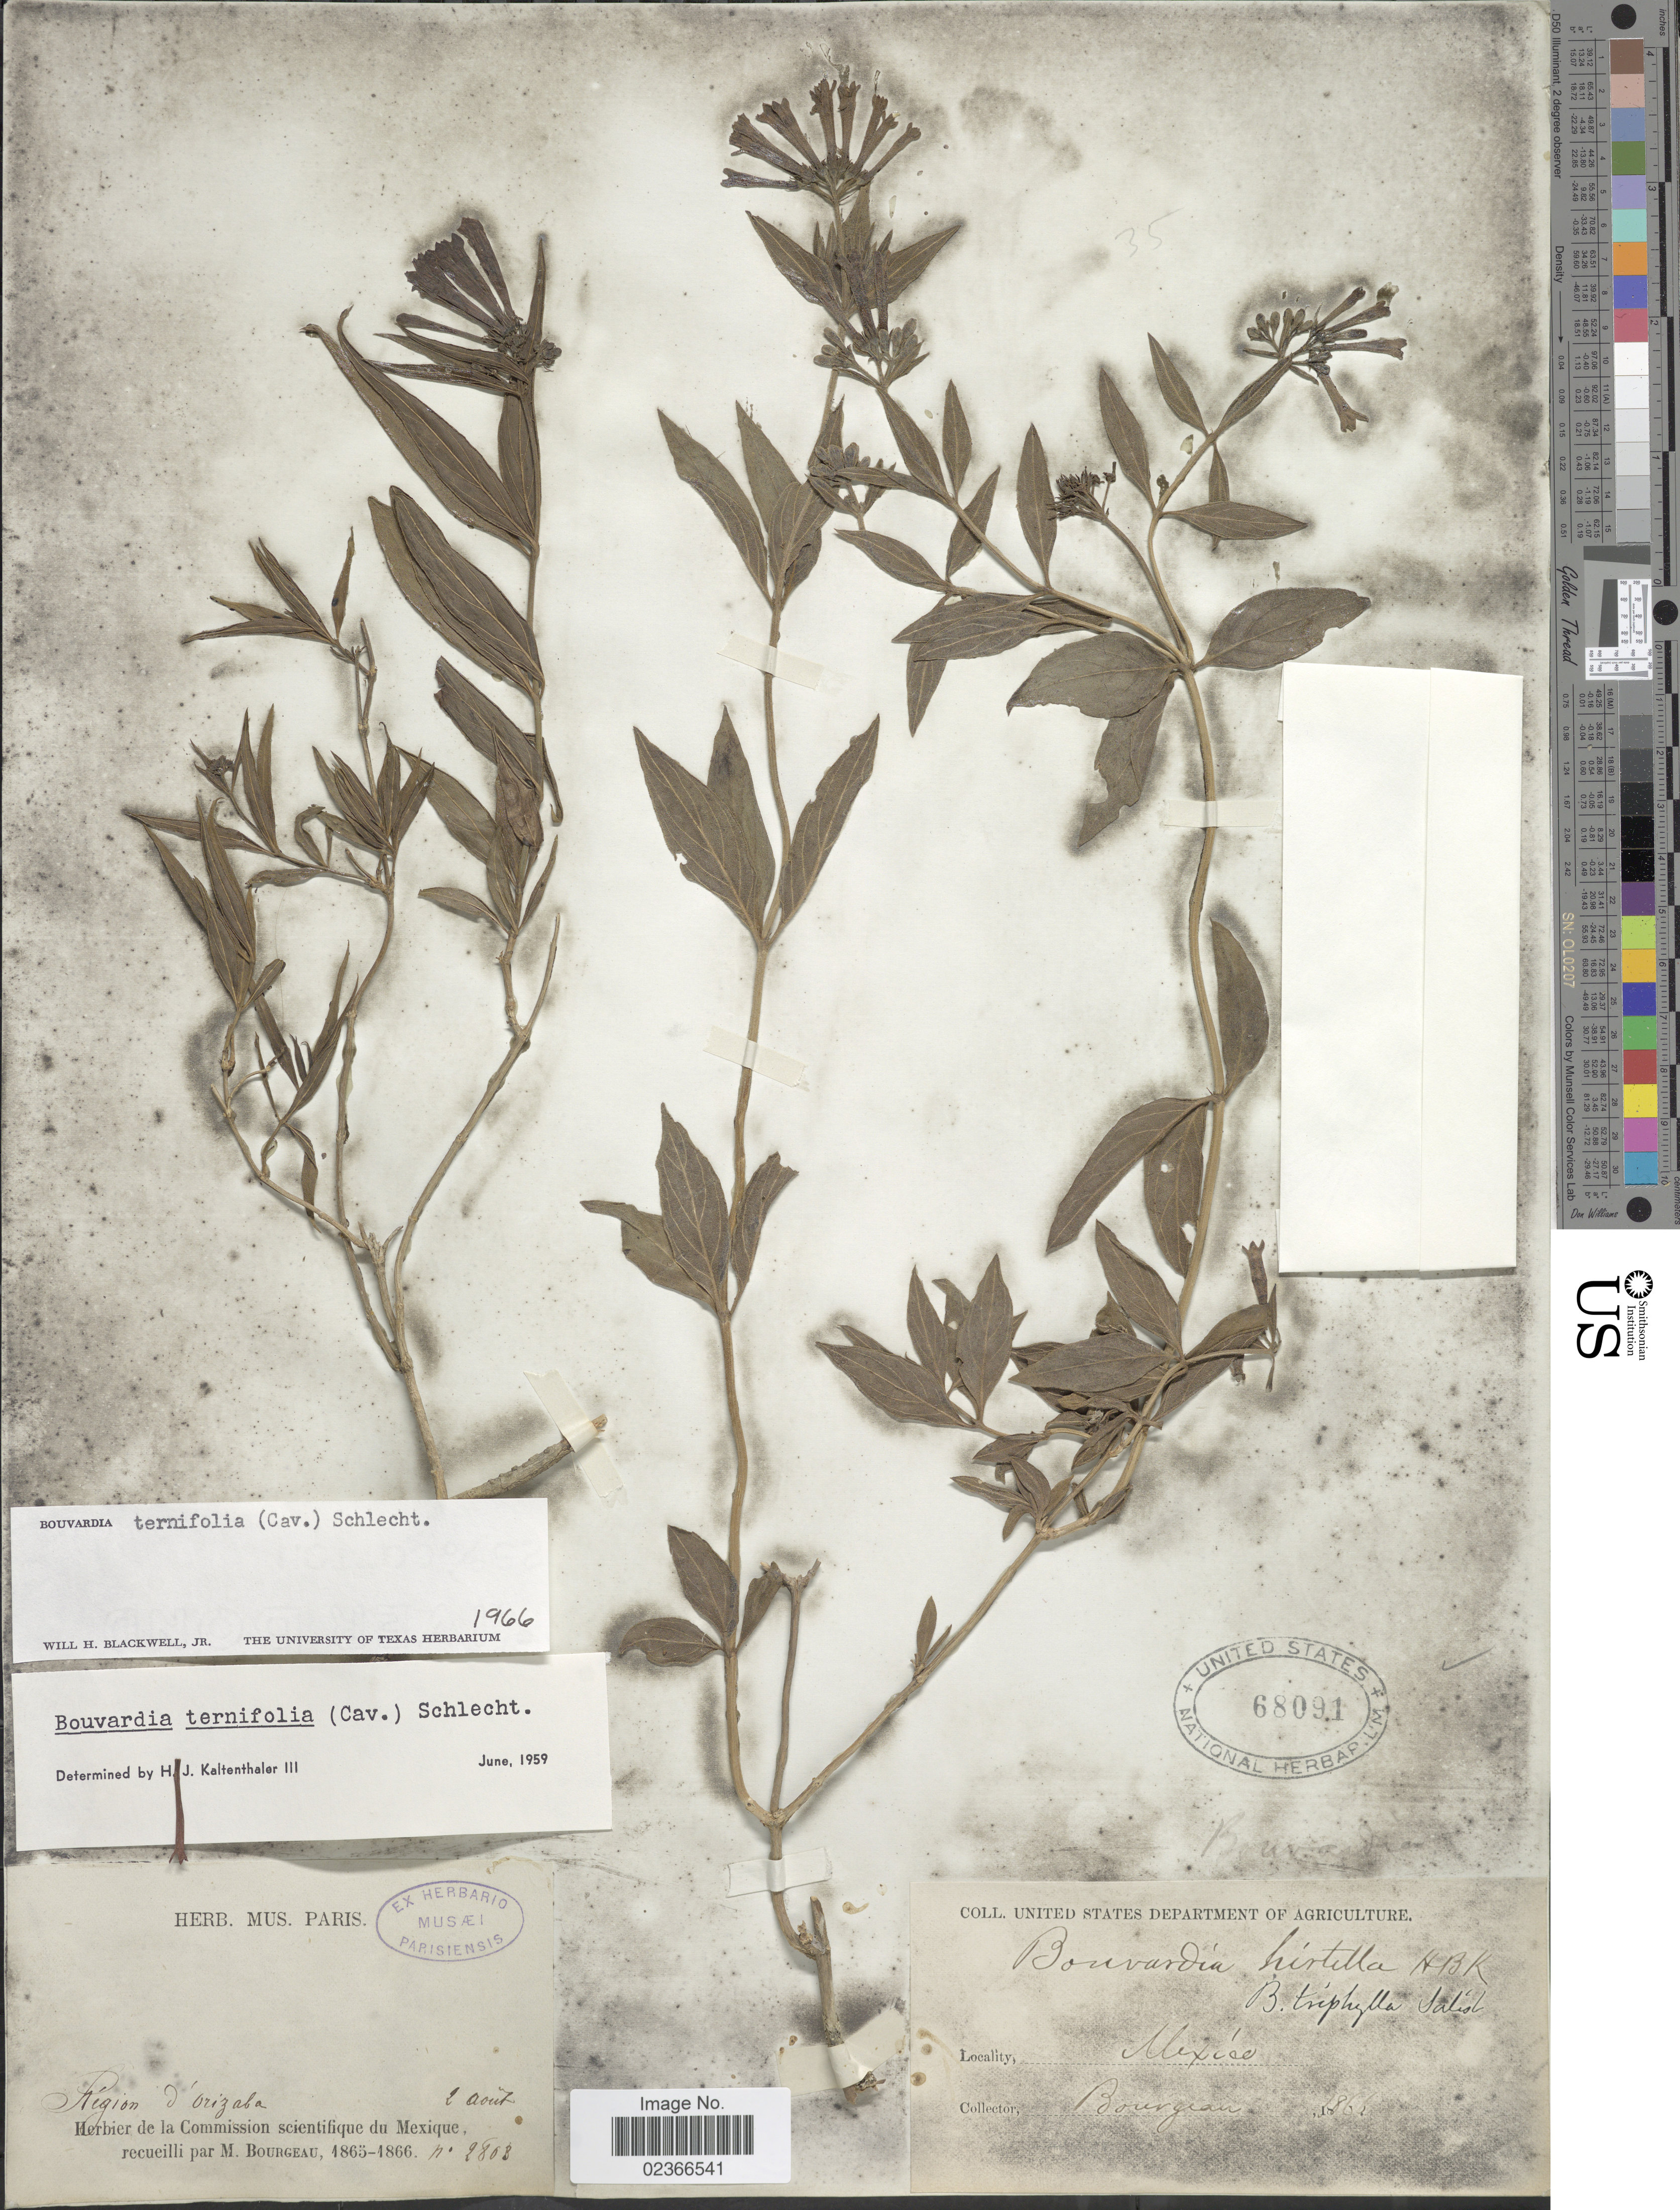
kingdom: Plantae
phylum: Tracheophyta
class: Magnoliopsida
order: Gentianales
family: Rubiaceae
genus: Bouvardia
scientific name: Bouvardia ternifolia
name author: (Cav.) Schltdl.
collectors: M. Borgeau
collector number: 2803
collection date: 1866-08-02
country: Mexico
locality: Region d'Orizaba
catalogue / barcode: US 68091